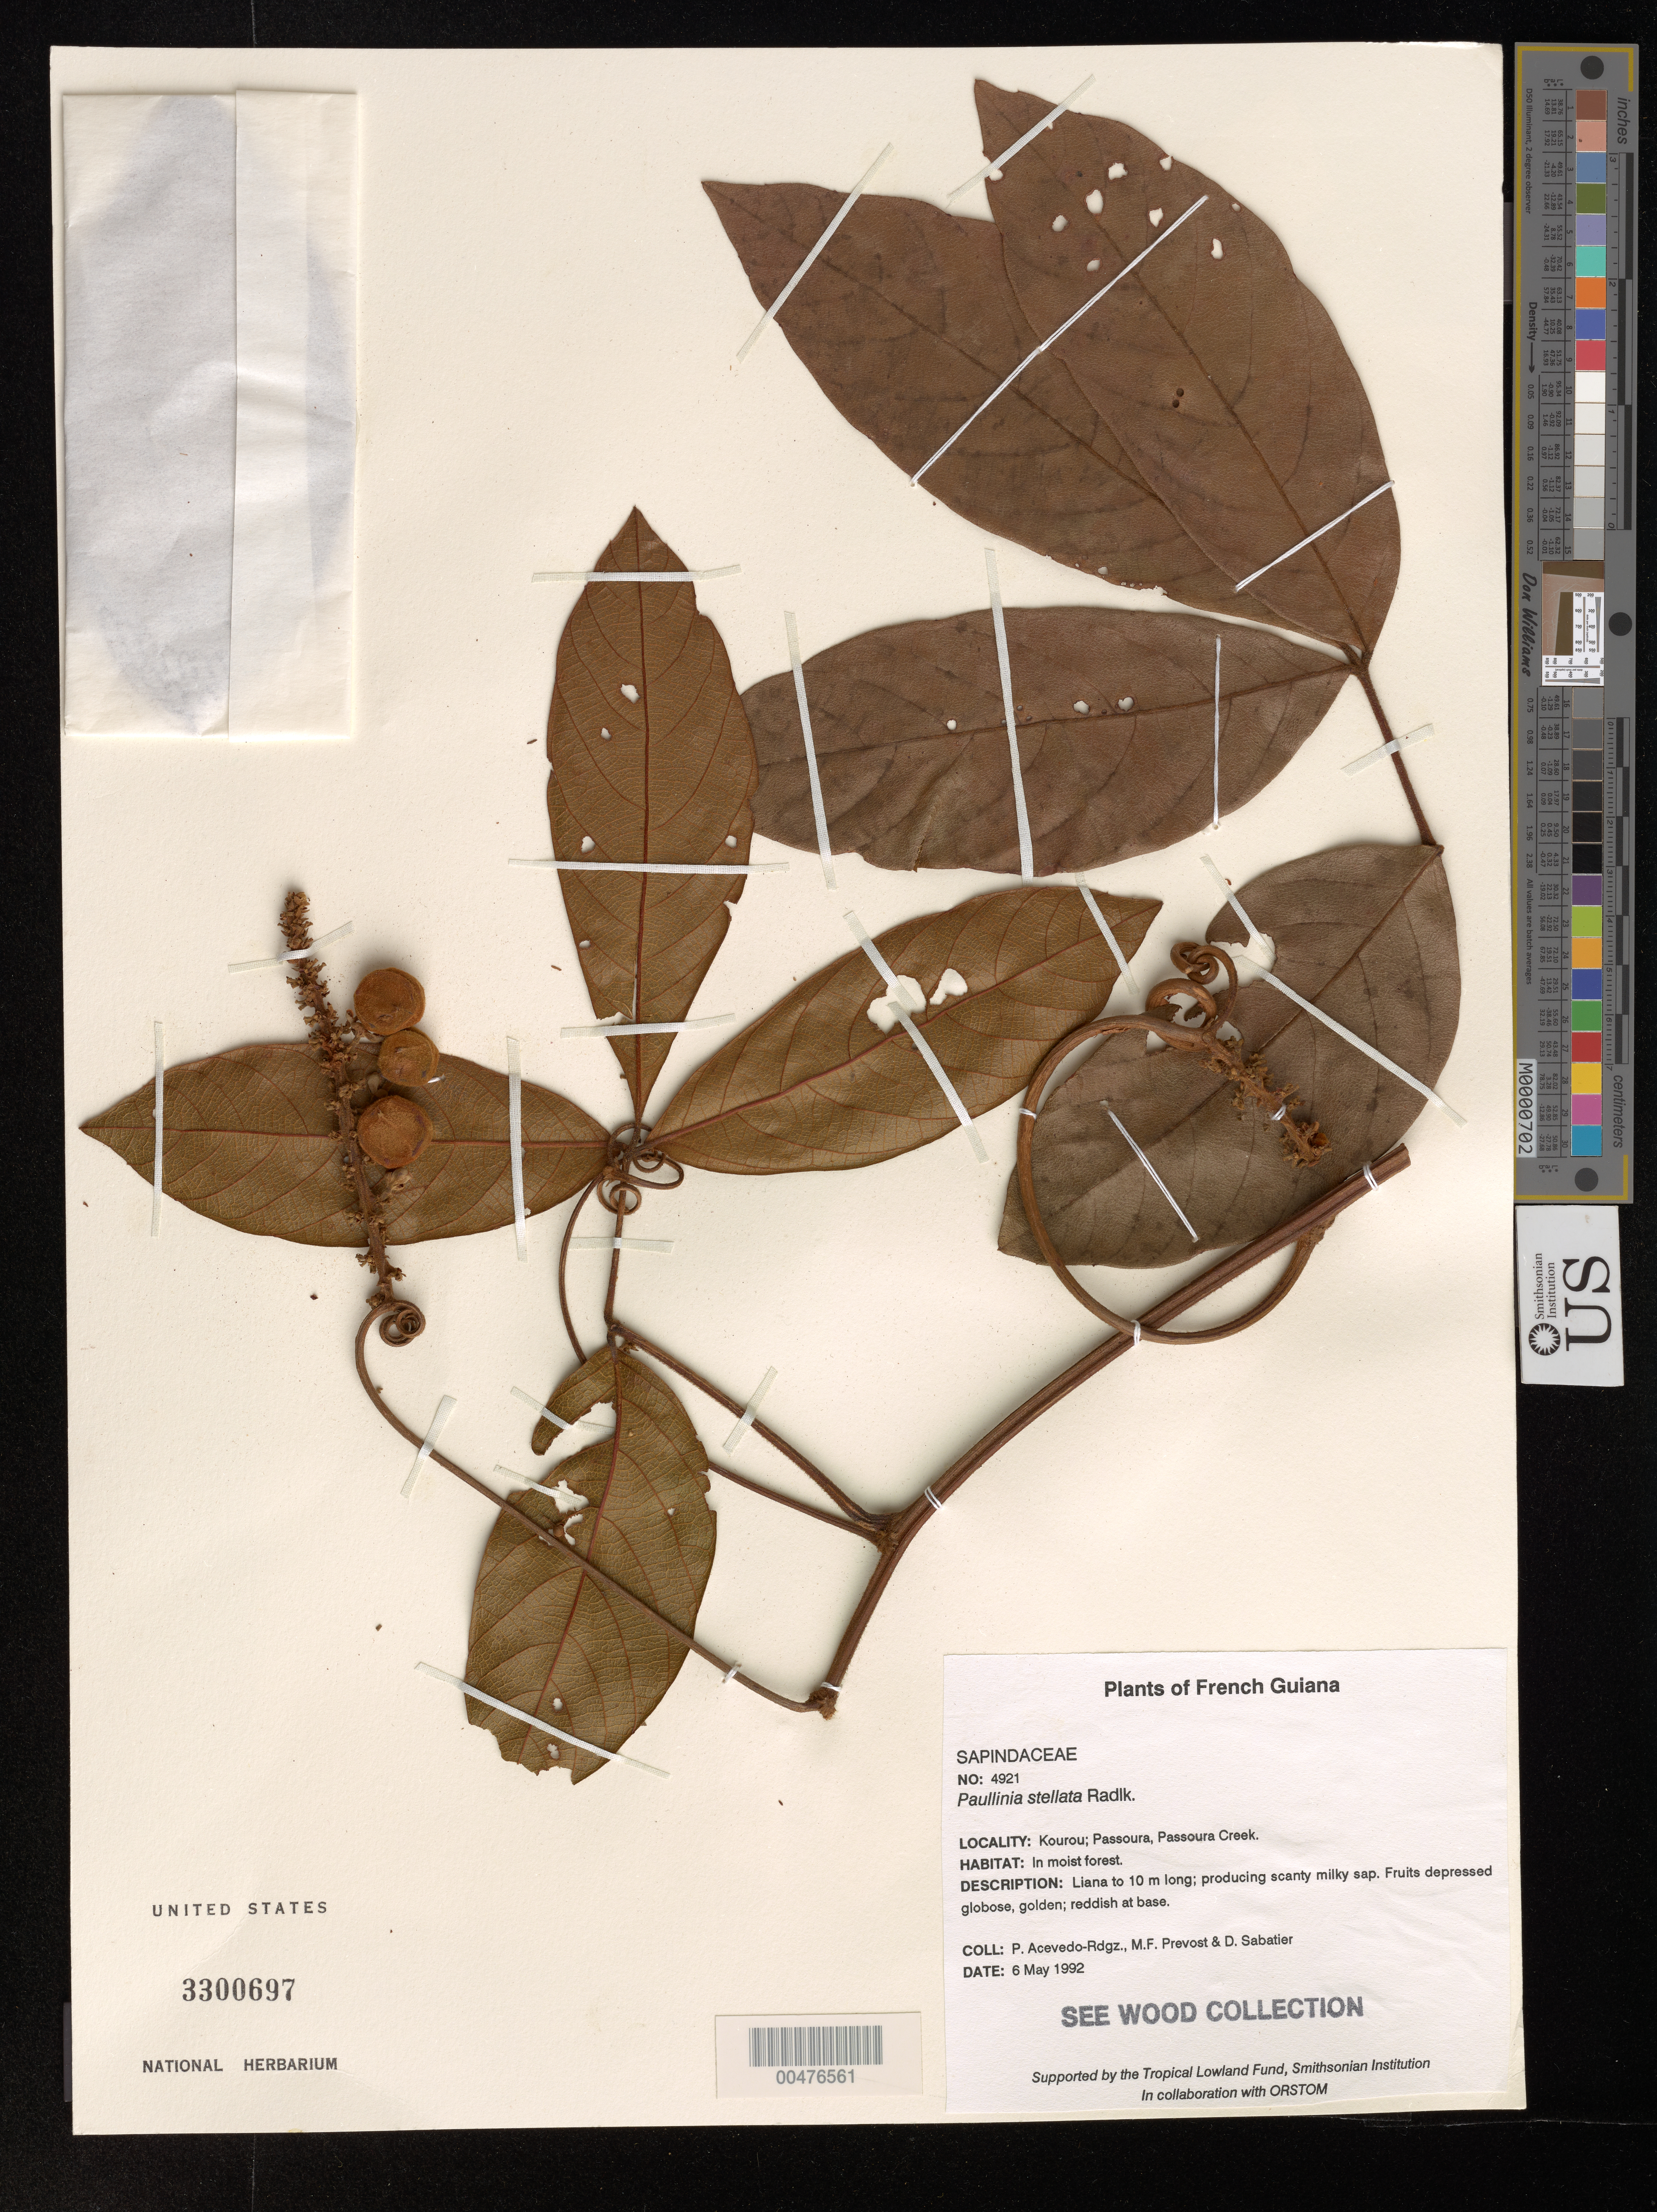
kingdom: Plantae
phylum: Tracheophyta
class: Magnoliopsida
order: Sapindales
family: Sapindaceae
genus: Paullinia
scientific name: Paullinia stellata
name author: Radlk.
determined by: Acevedo-Rodríguez, P., (BOT), Smithsonian Institution - National Museum of Natural History (UNITED STATES)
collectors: P. Acevedo-Rodr., M.-F. Prévost & D. Sabatier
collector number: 4921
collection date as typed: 06 May 1992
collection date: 1992-05-06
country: French Guiana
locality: Kourou; Passoura, Passoura Creek.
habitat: In moist forest.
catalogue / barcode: US 3300697